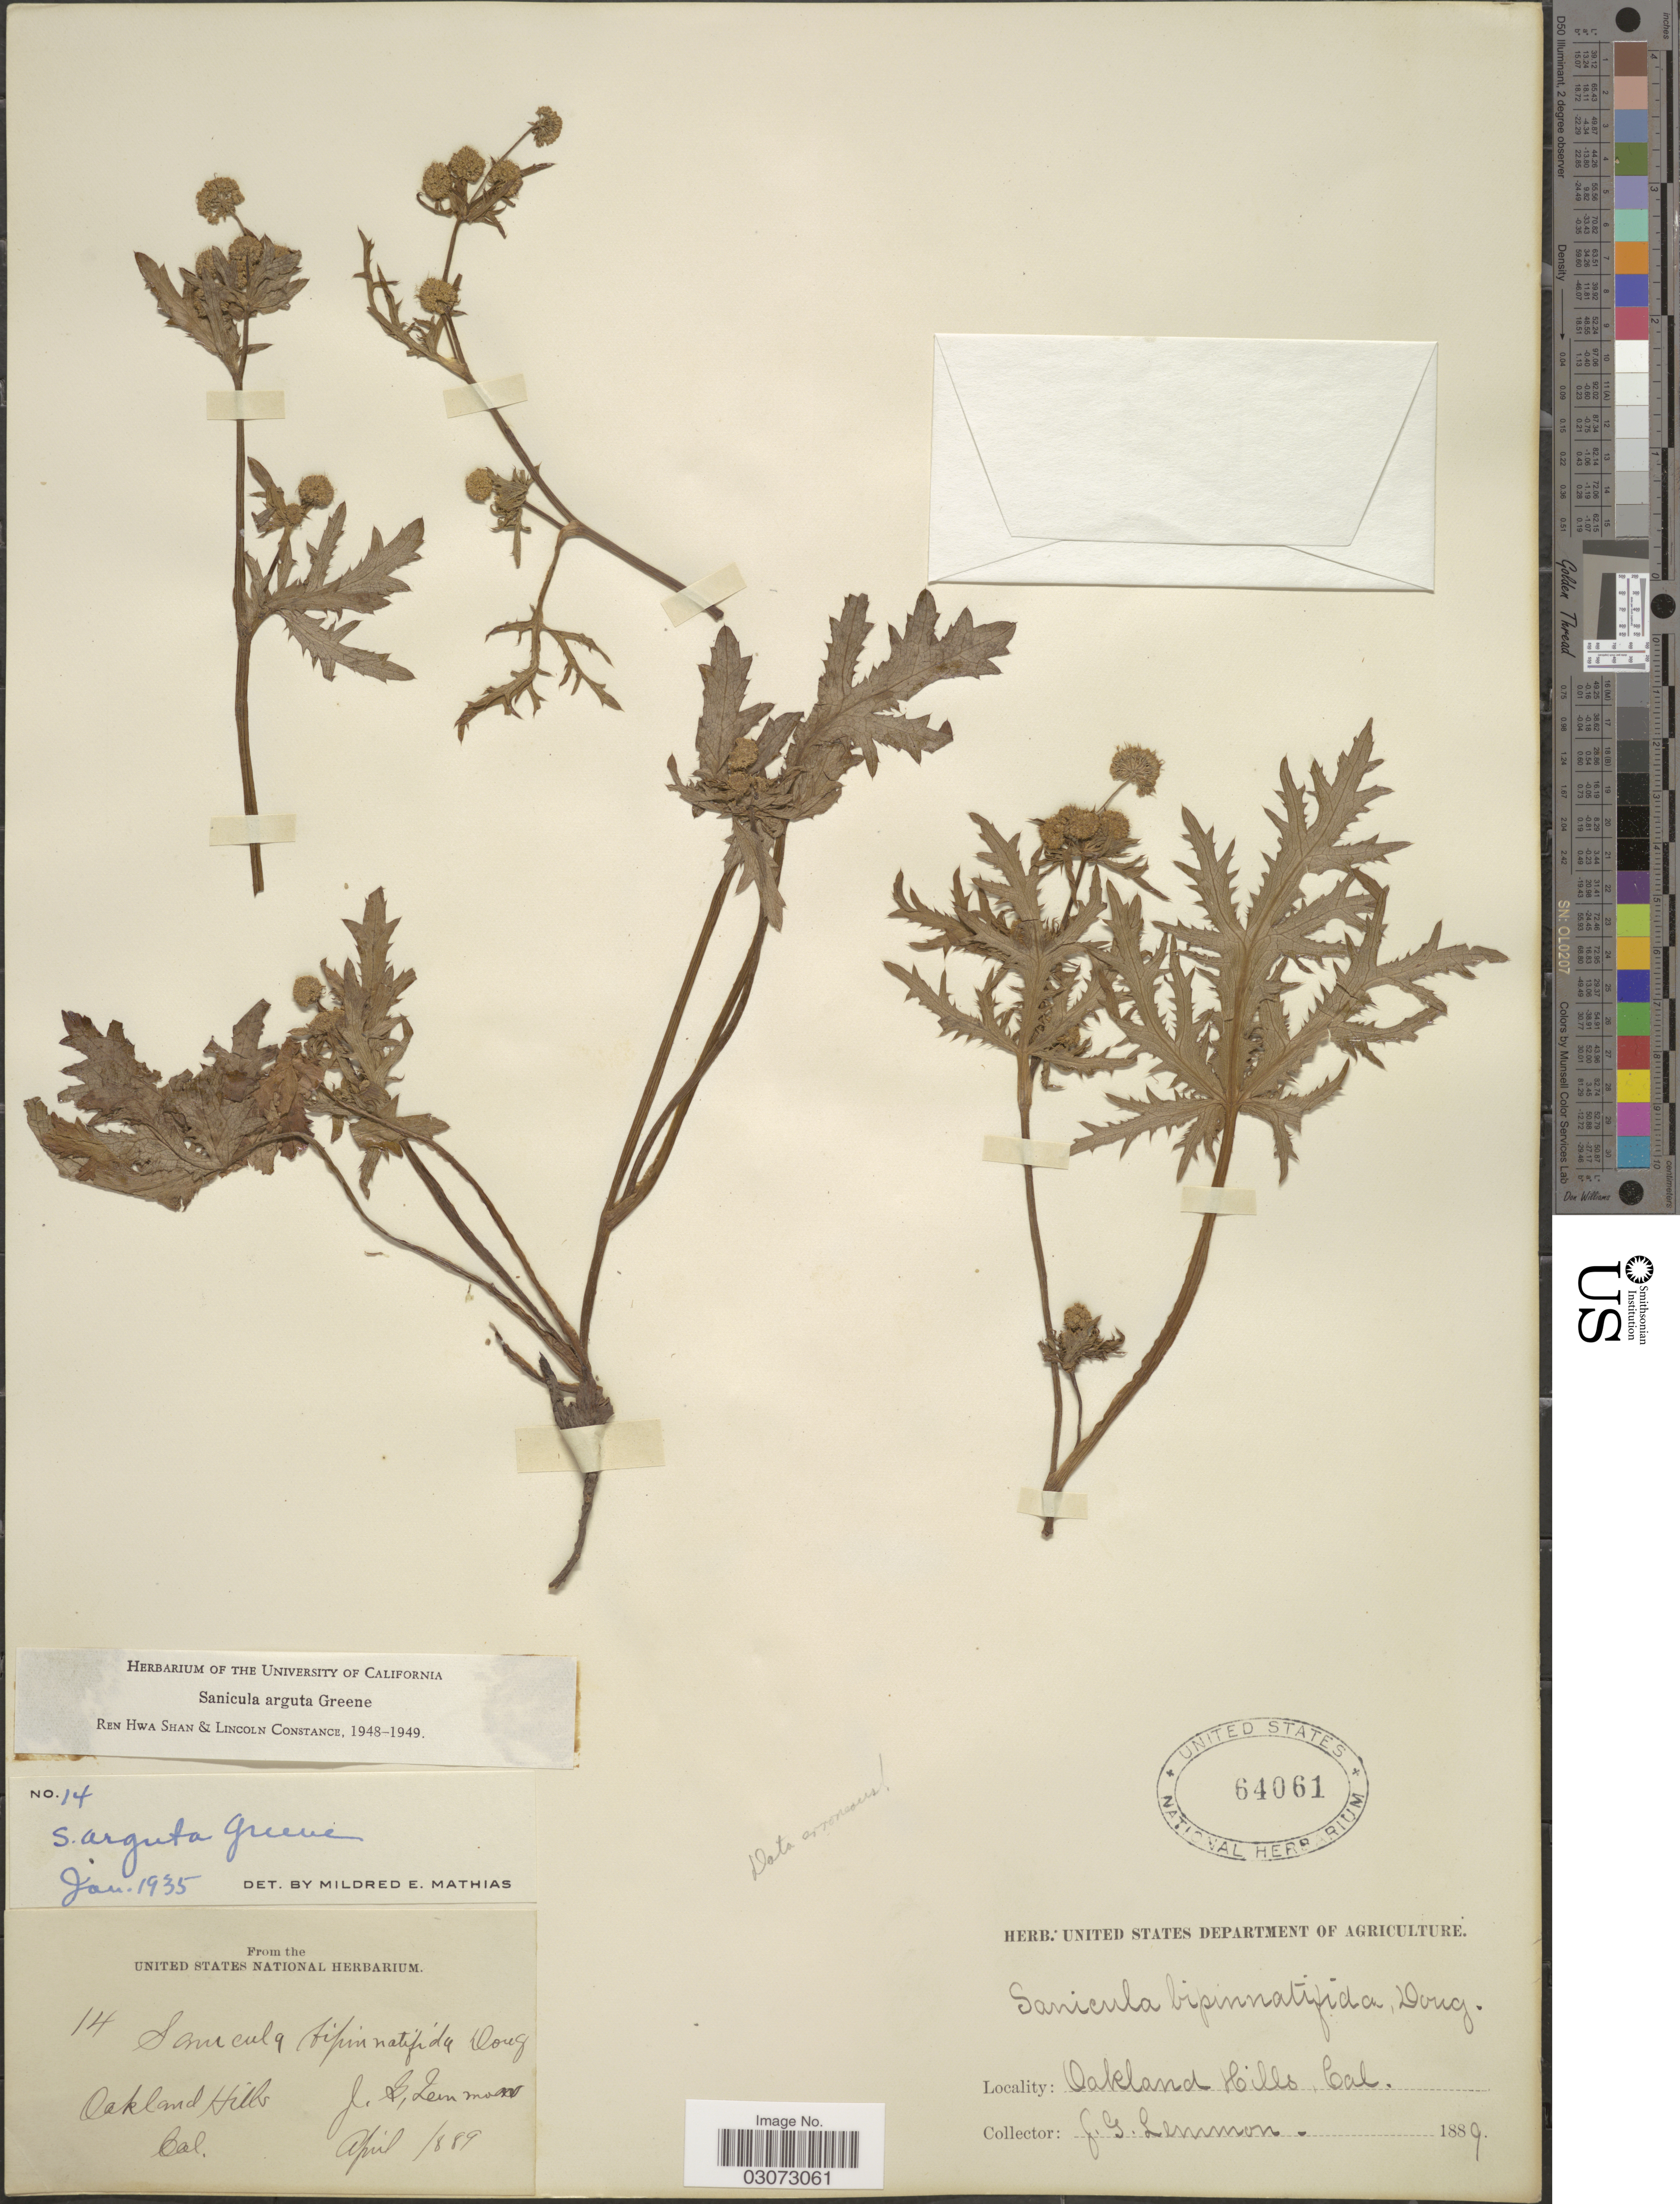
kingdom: Plantae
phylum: Tracheophyta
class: Magnoliopsida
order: Apiales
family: Apiaceae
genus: Sanicula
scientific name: Sanicula arguta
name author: Greene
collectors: J. Lemmon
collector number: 14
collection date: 1889-04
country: United States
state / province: California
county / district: Alameda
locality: Oakland Hills, Cal.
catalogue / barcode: US 64061